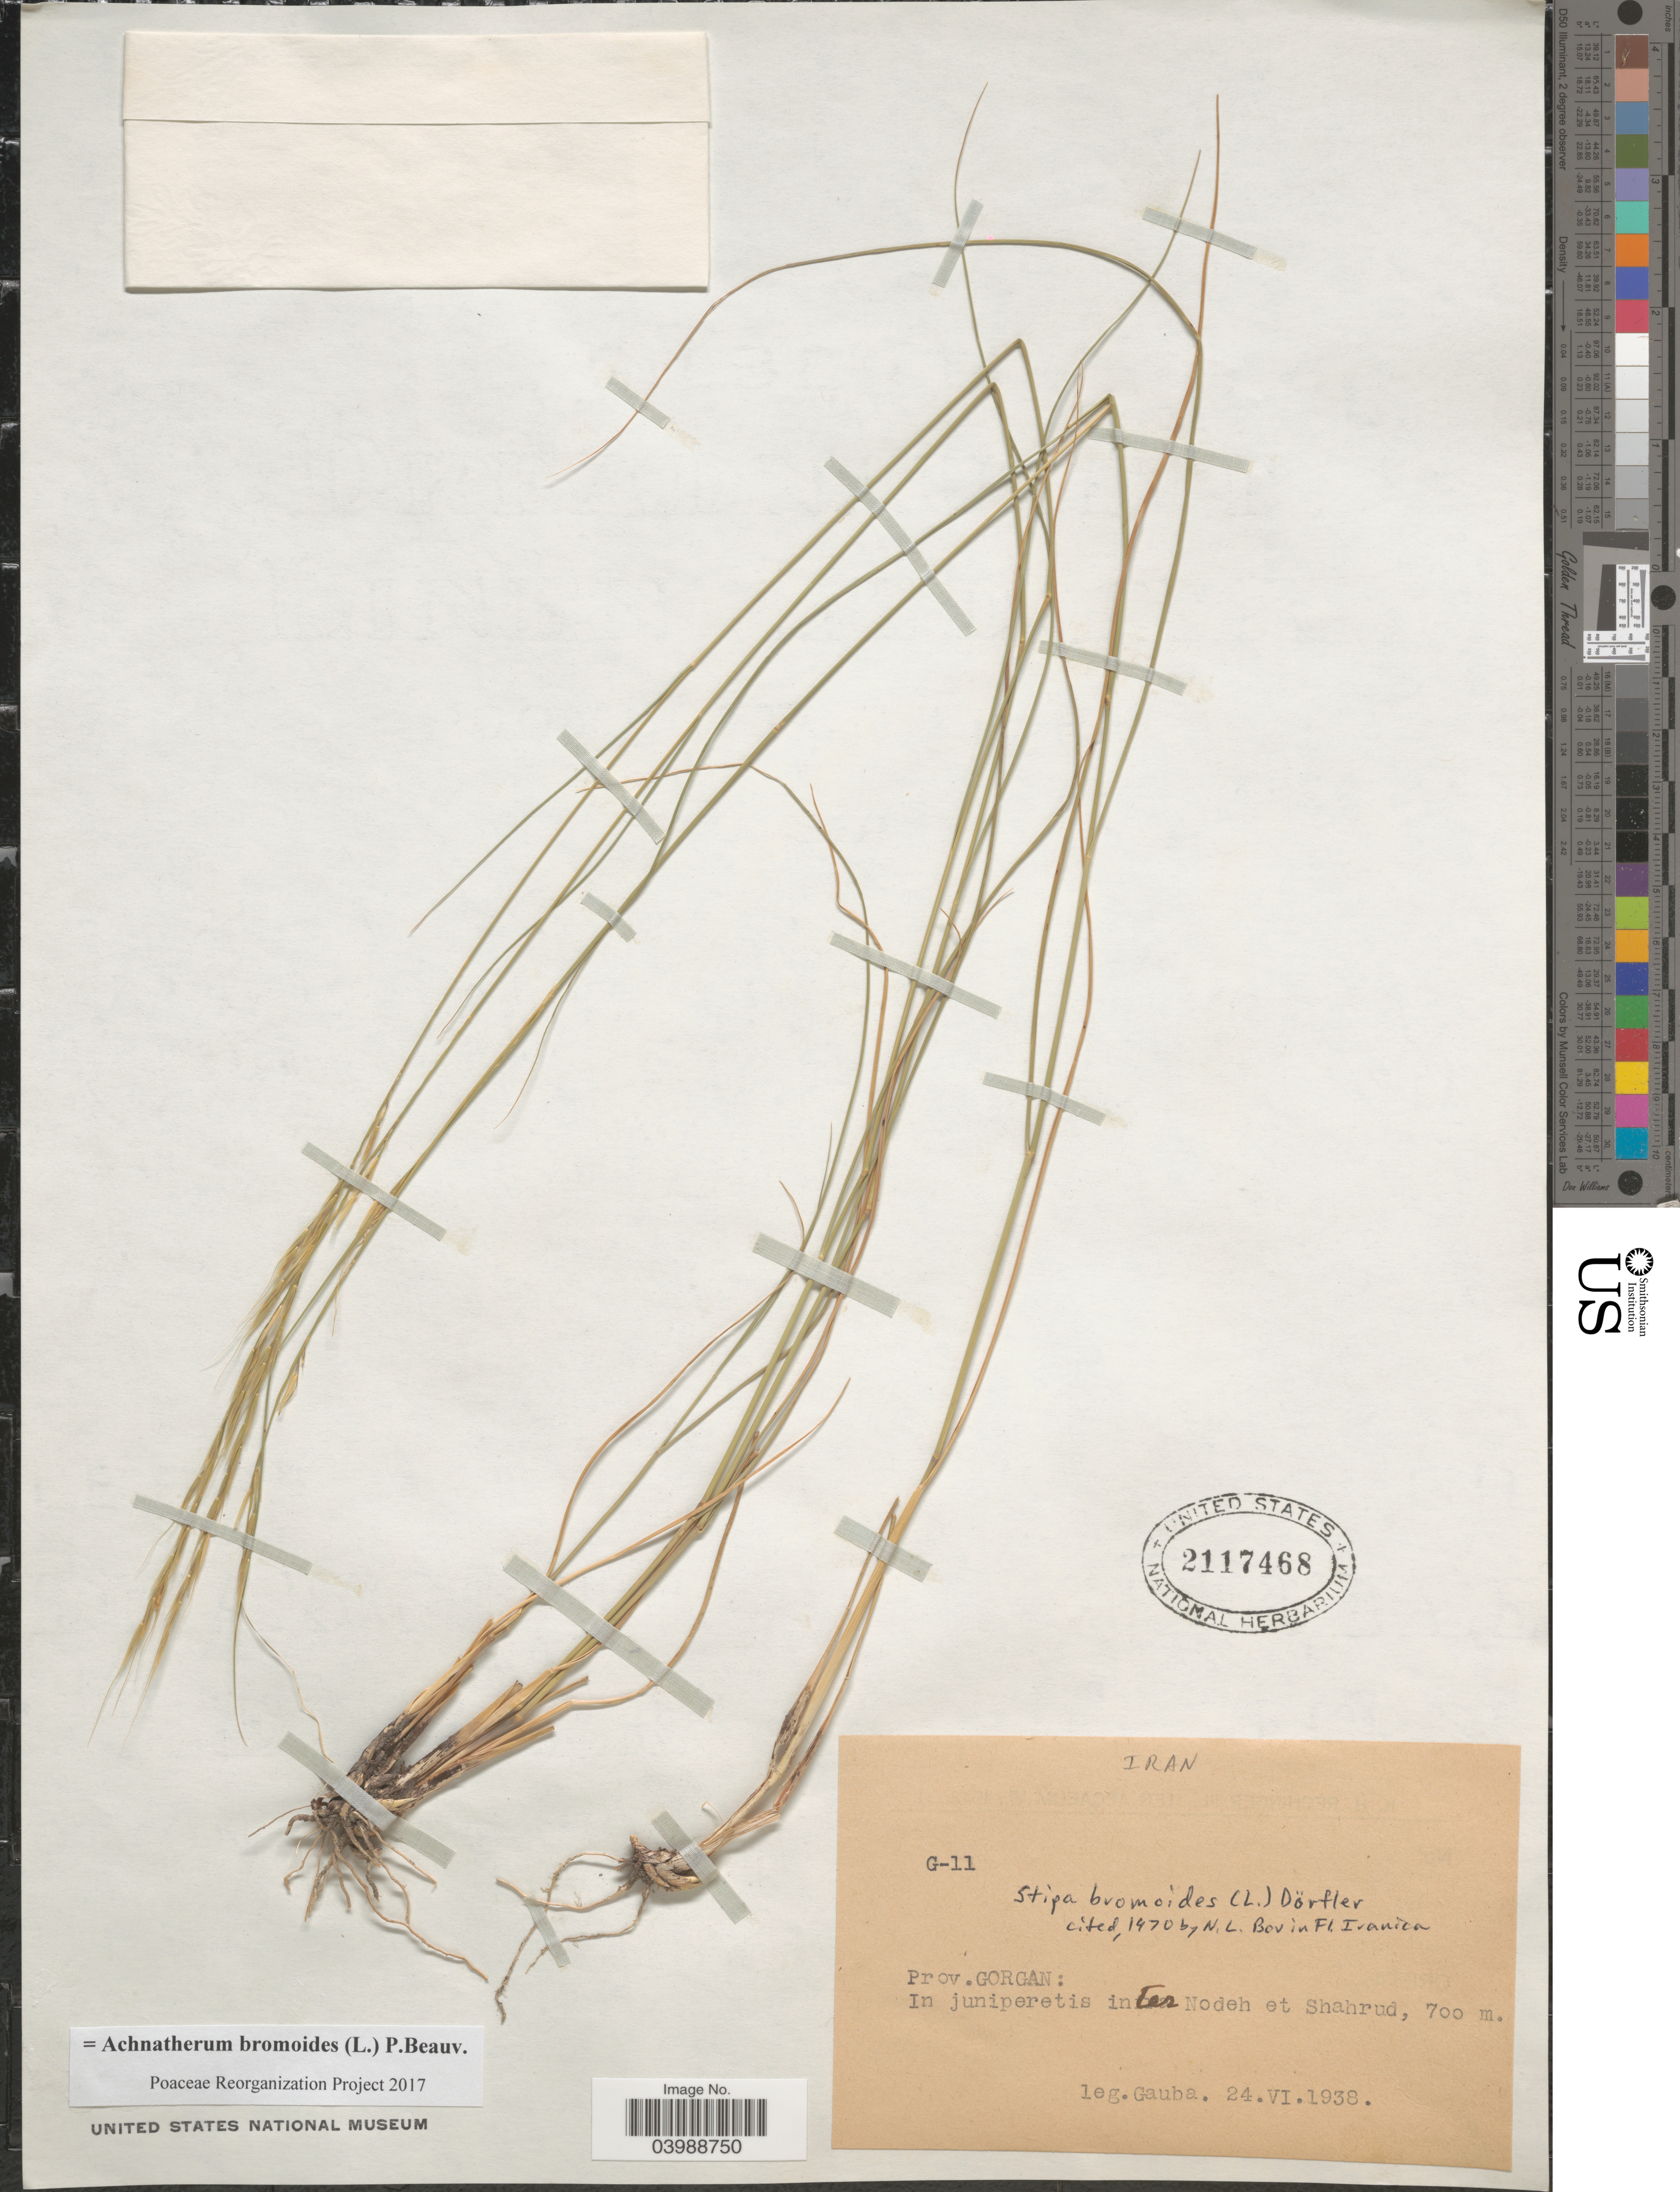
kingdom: Plantae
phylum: Tracheophyta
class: Liliopsida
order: Poales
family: Poaceae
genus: Achnatherum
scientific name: Achnatherum bromoides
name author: (L.) P. Beauv.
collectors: E. Gauba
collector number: G-11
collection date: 1938-06-24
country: Iran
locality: Prov. Gorgan: inter Nodeh et Shahrud.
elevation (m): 700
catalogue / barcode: US 2117468